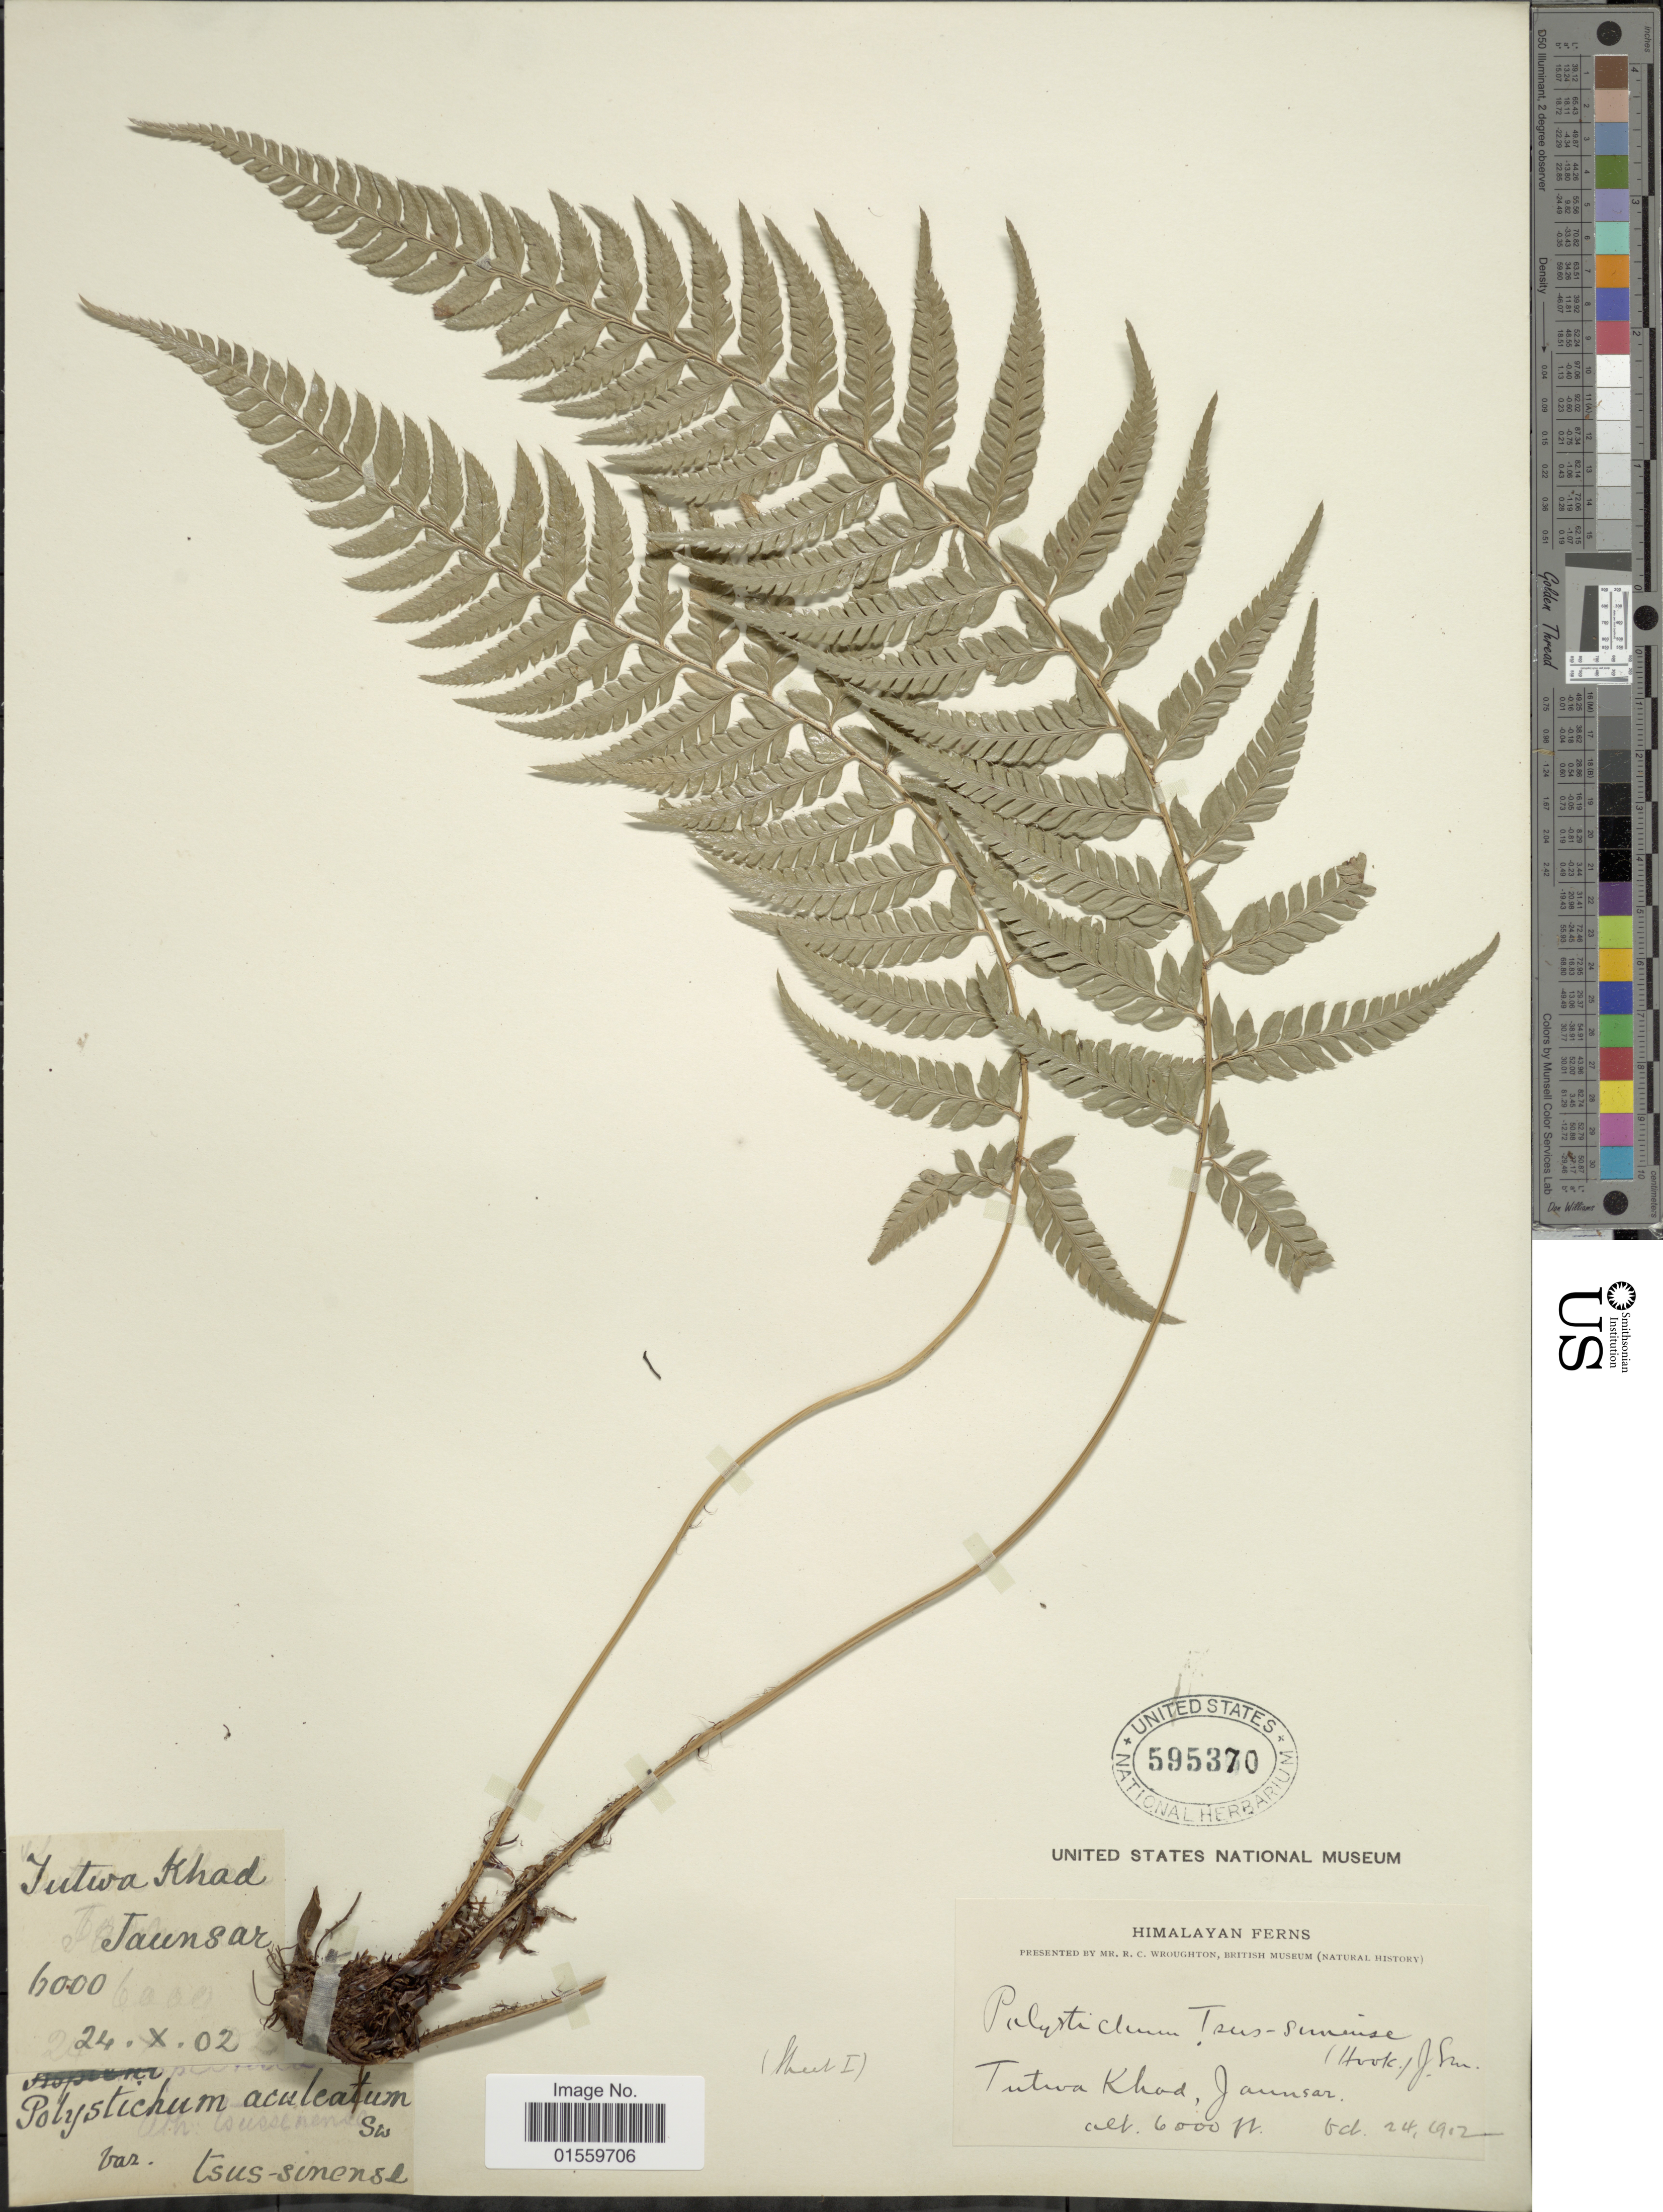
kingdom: Plantae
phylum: Tracheophyta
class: Polypodiopsida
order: Polypodiales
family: Dryopteridaceae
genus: Polystichum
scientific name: Polystichum tsus-simense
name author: (Hook.) J. Sm.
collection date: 1912-10-24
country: India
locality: Himalaya, Tutwa Khad, Jaunsar.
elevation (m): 1829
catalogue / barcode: US 595370